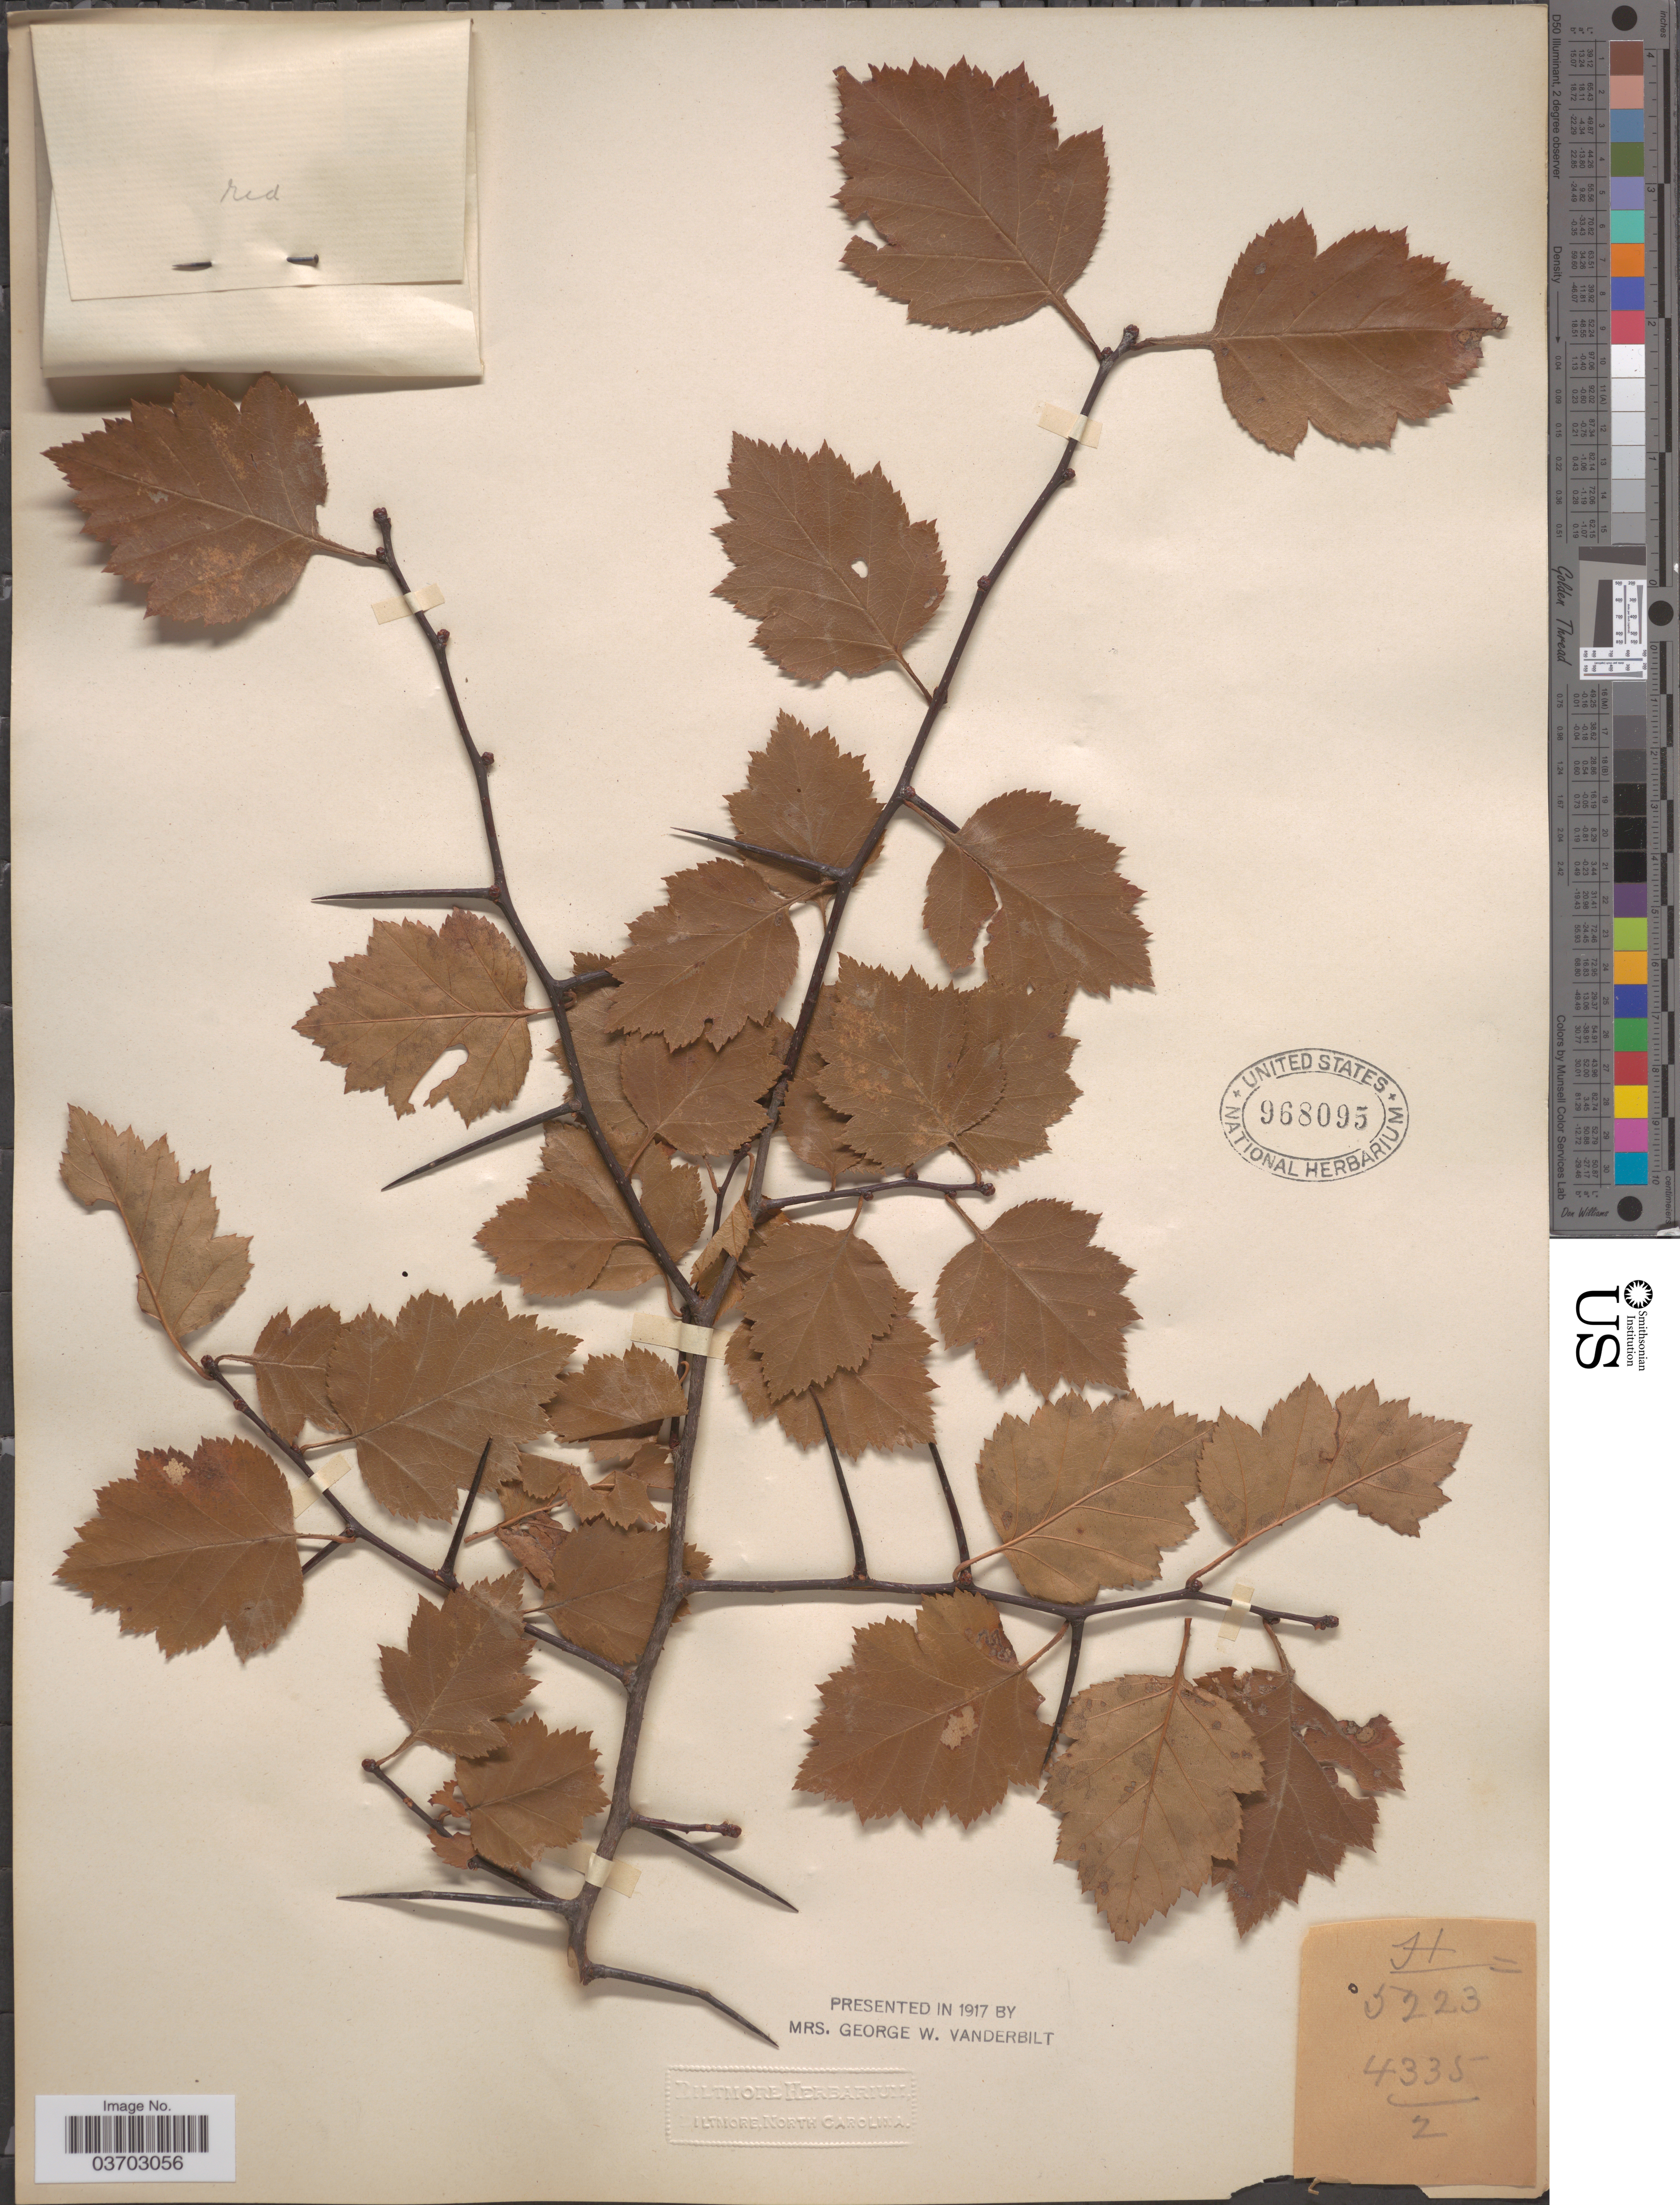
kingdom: Plantae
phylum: Tracheophyta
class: Magnoliopsida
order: Rosales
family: Rosaceae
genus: Crataegus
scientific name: Crataegus sp.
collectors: ex herb. Biltmore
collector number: H/223=4335/2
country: United States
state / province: North Carolina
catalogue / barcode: US 968095